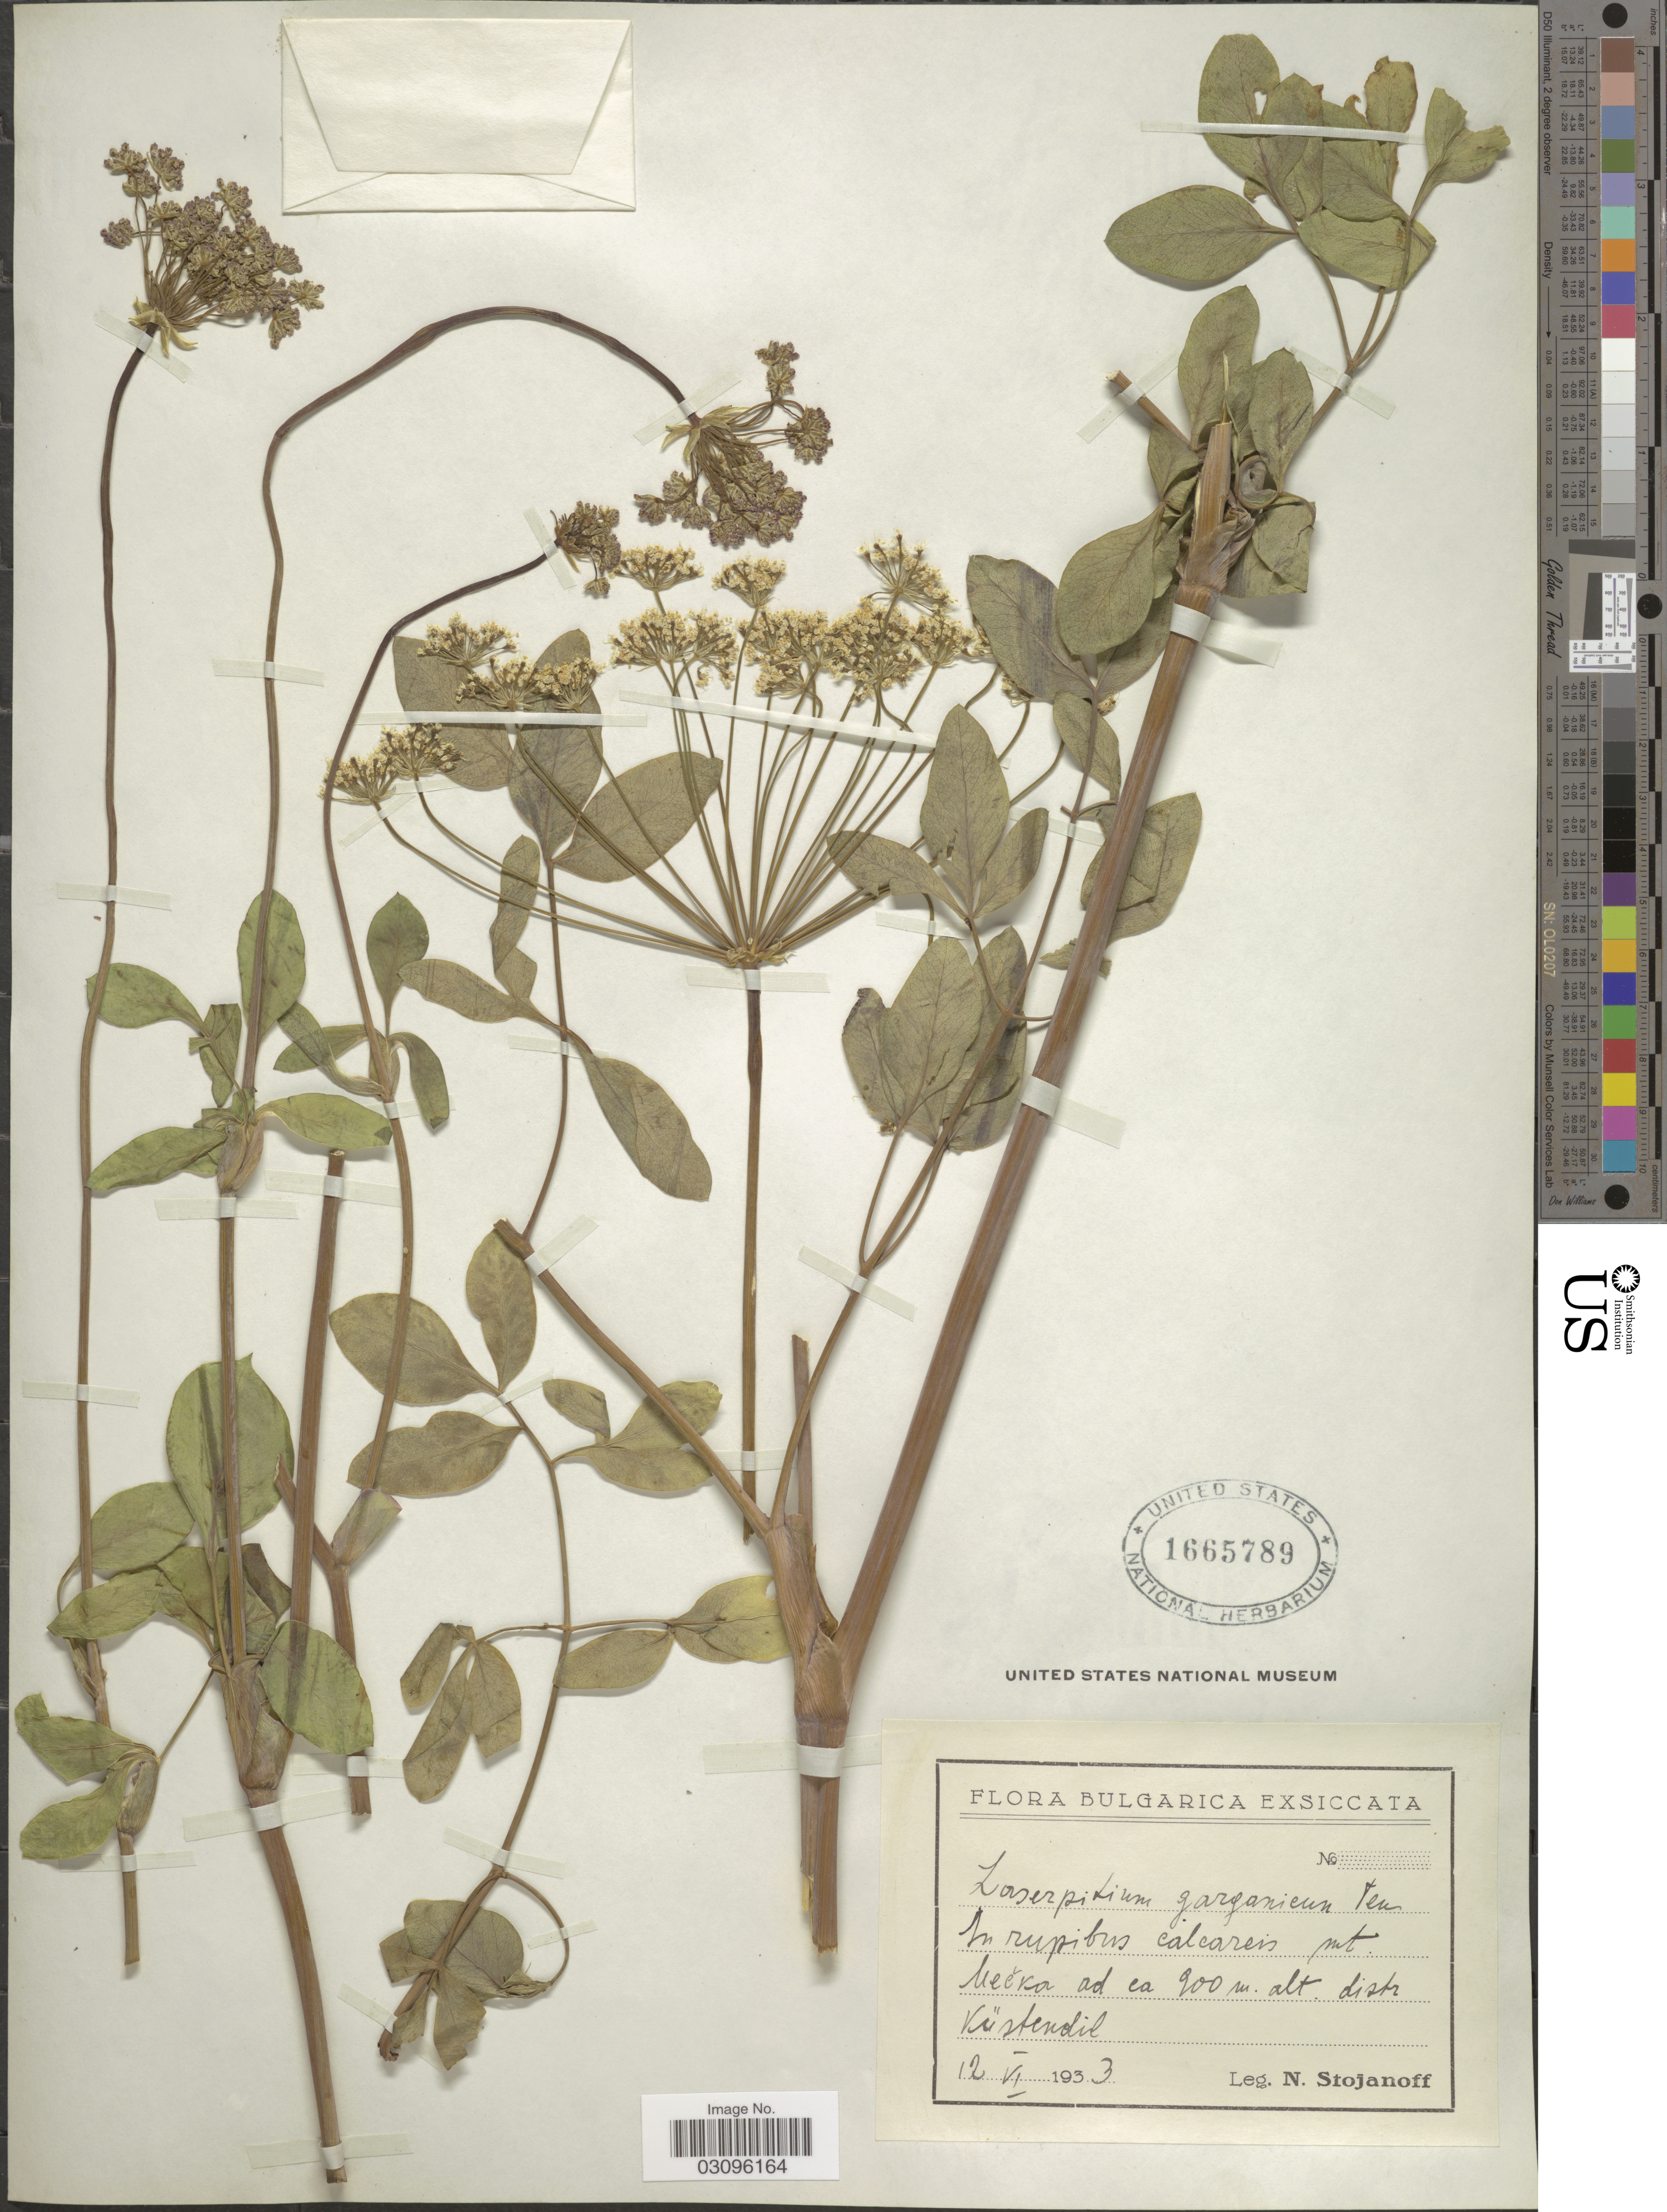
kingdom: Plantae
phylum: Tracheophyta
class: Magnoliopsida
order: Apiales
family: Apiaceae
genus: Laserpitium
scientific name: Laserpitium garganicum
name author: Ten.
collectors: N. Stojanoff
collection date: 1933-06-12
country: Bulgaria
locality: Bulgarica. In rupibus calcareis mt. Meeka [interpreted] ad distr Küstendil.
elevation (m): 900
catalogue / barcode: US 1665789